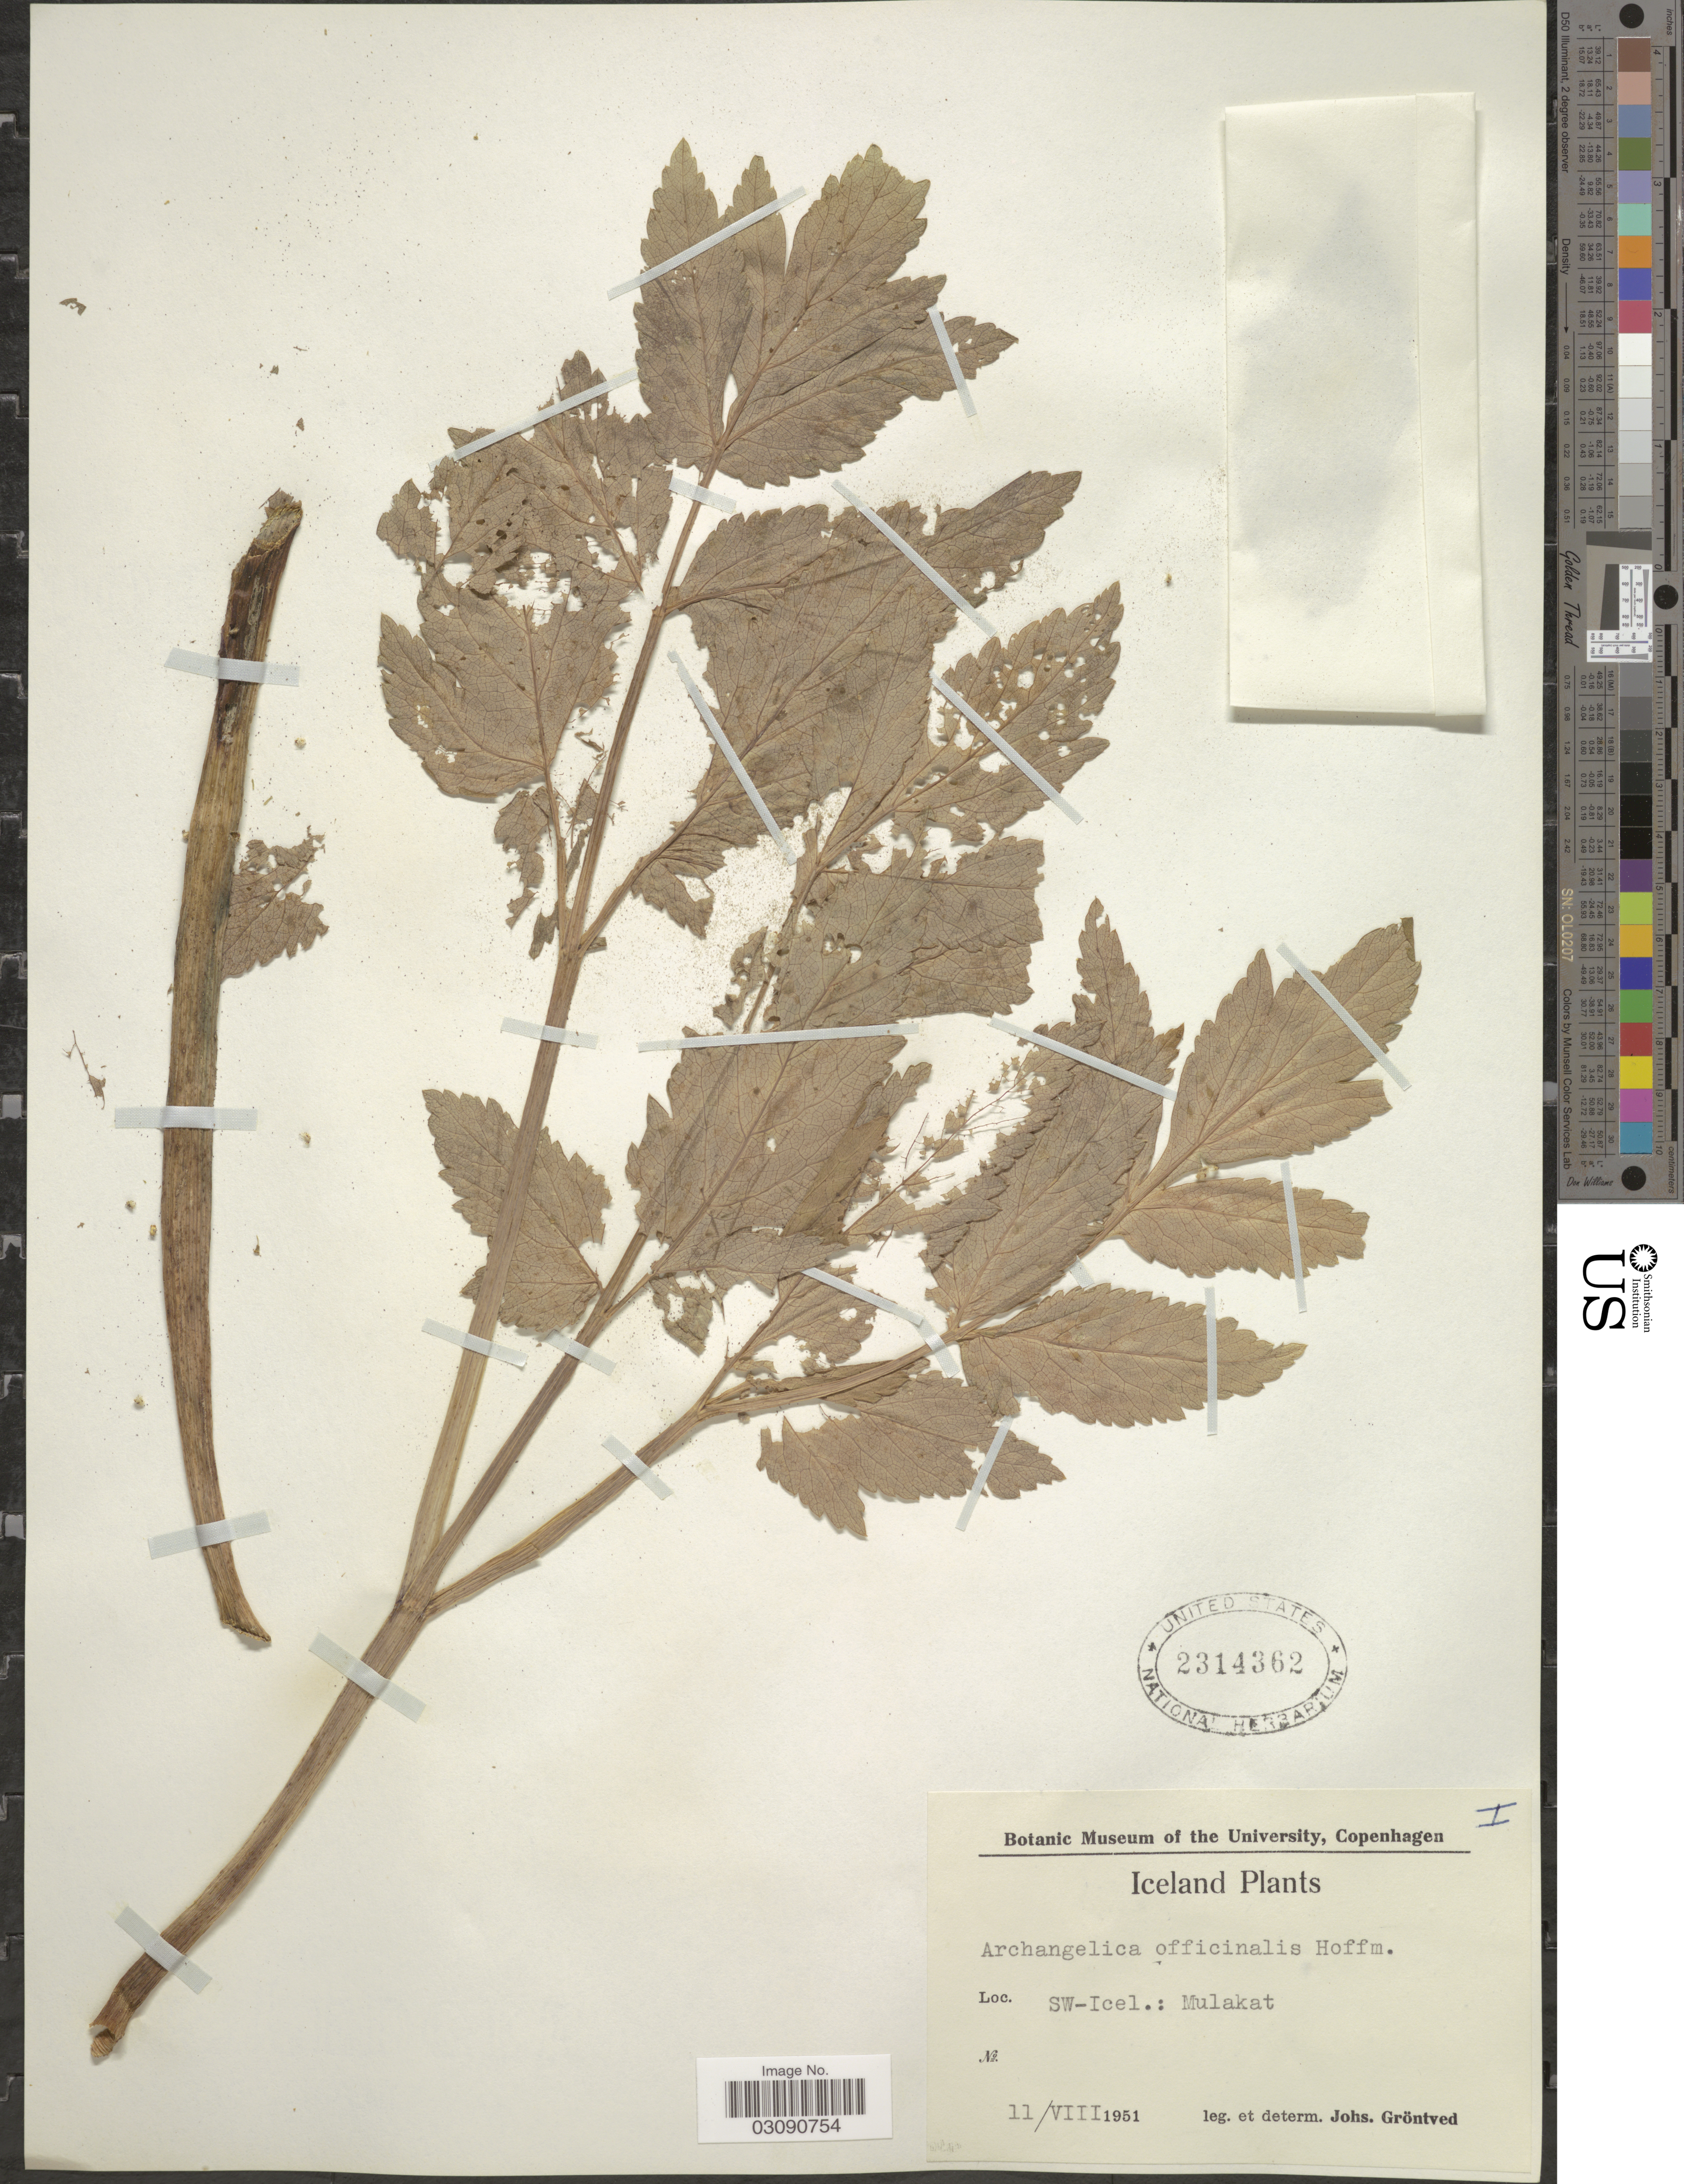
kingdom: Plantae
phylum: Tracheophyta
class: Magnoliopsida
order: Apiales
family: Apiaceae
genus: Angelica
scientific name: Angelica officinalis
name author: Moench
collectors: J. Gröntved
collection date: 1951-08-11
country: Iceland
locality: SW-Icel.: Mulakat.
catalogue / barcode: US 2314362